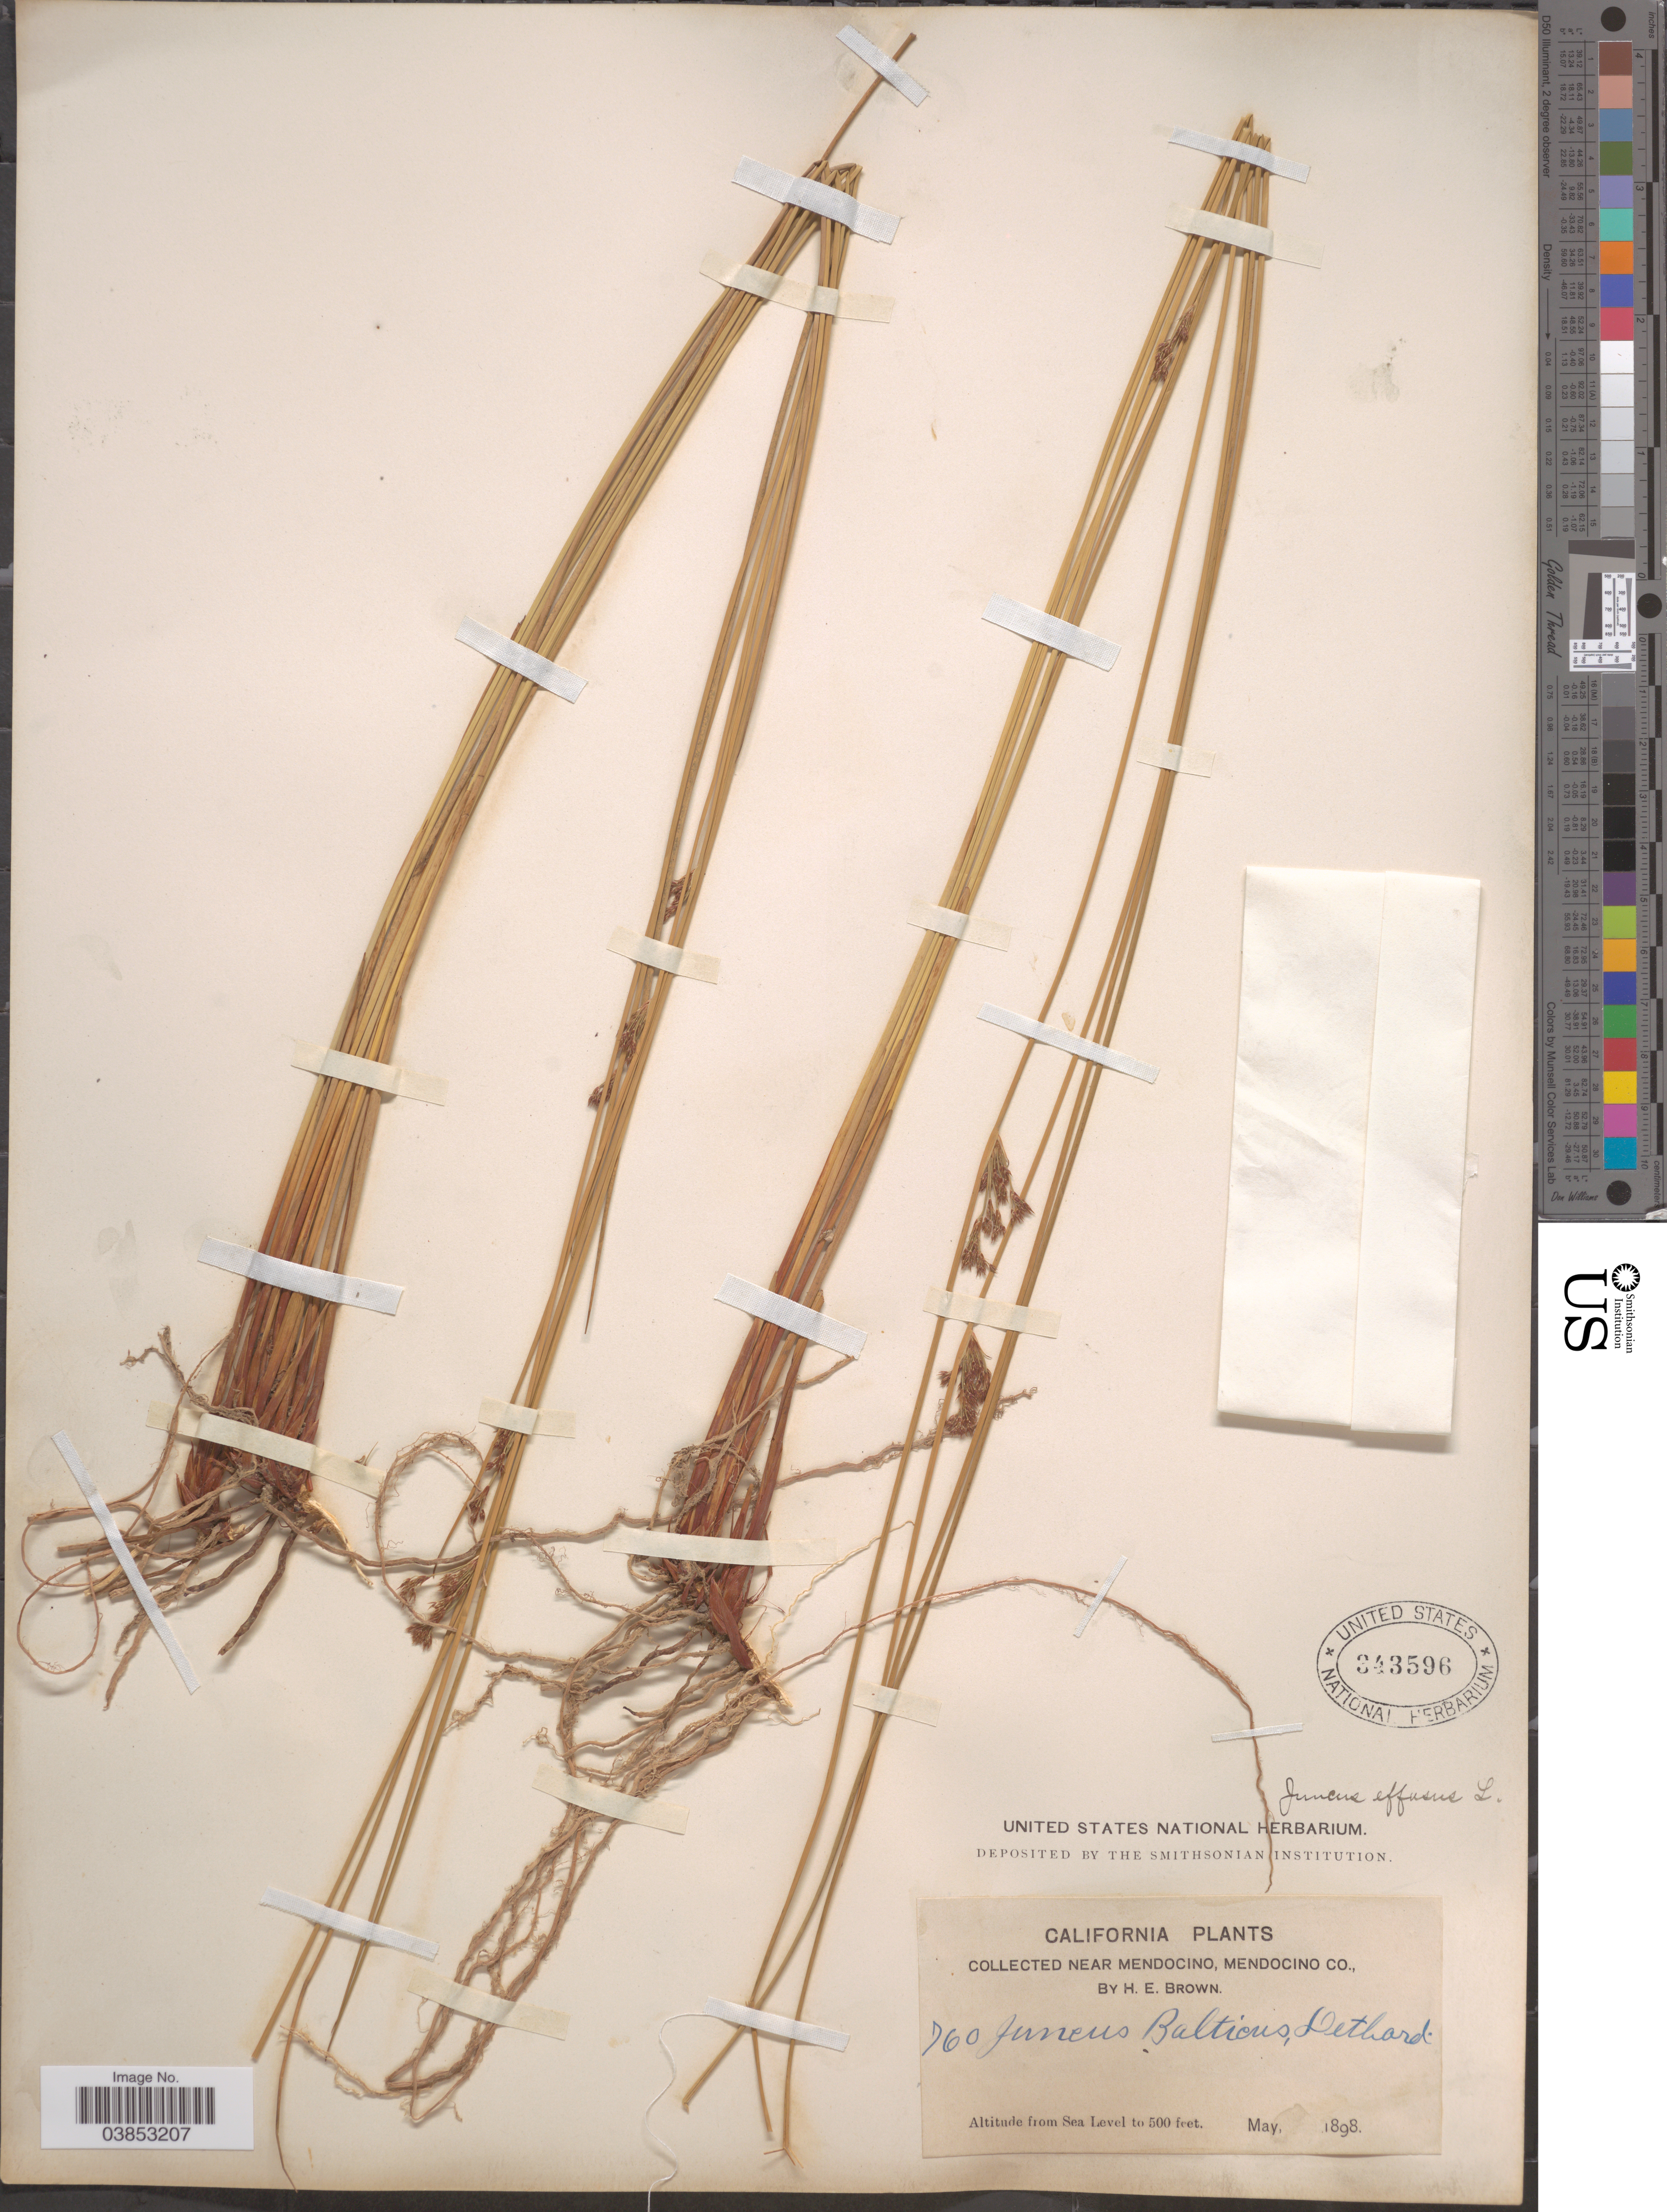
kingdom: Plantae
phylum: Tracheophyta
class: Liliopsida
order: Poales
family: Juncaceae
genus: Juncus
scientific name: Juncus effusus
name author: L.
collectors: H. E. Brown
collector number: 760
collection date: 1898-05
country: United States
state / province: California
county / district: Mendocino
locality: Near Mendocino, Mendocino Co.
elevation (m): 0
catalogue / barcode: US 343596